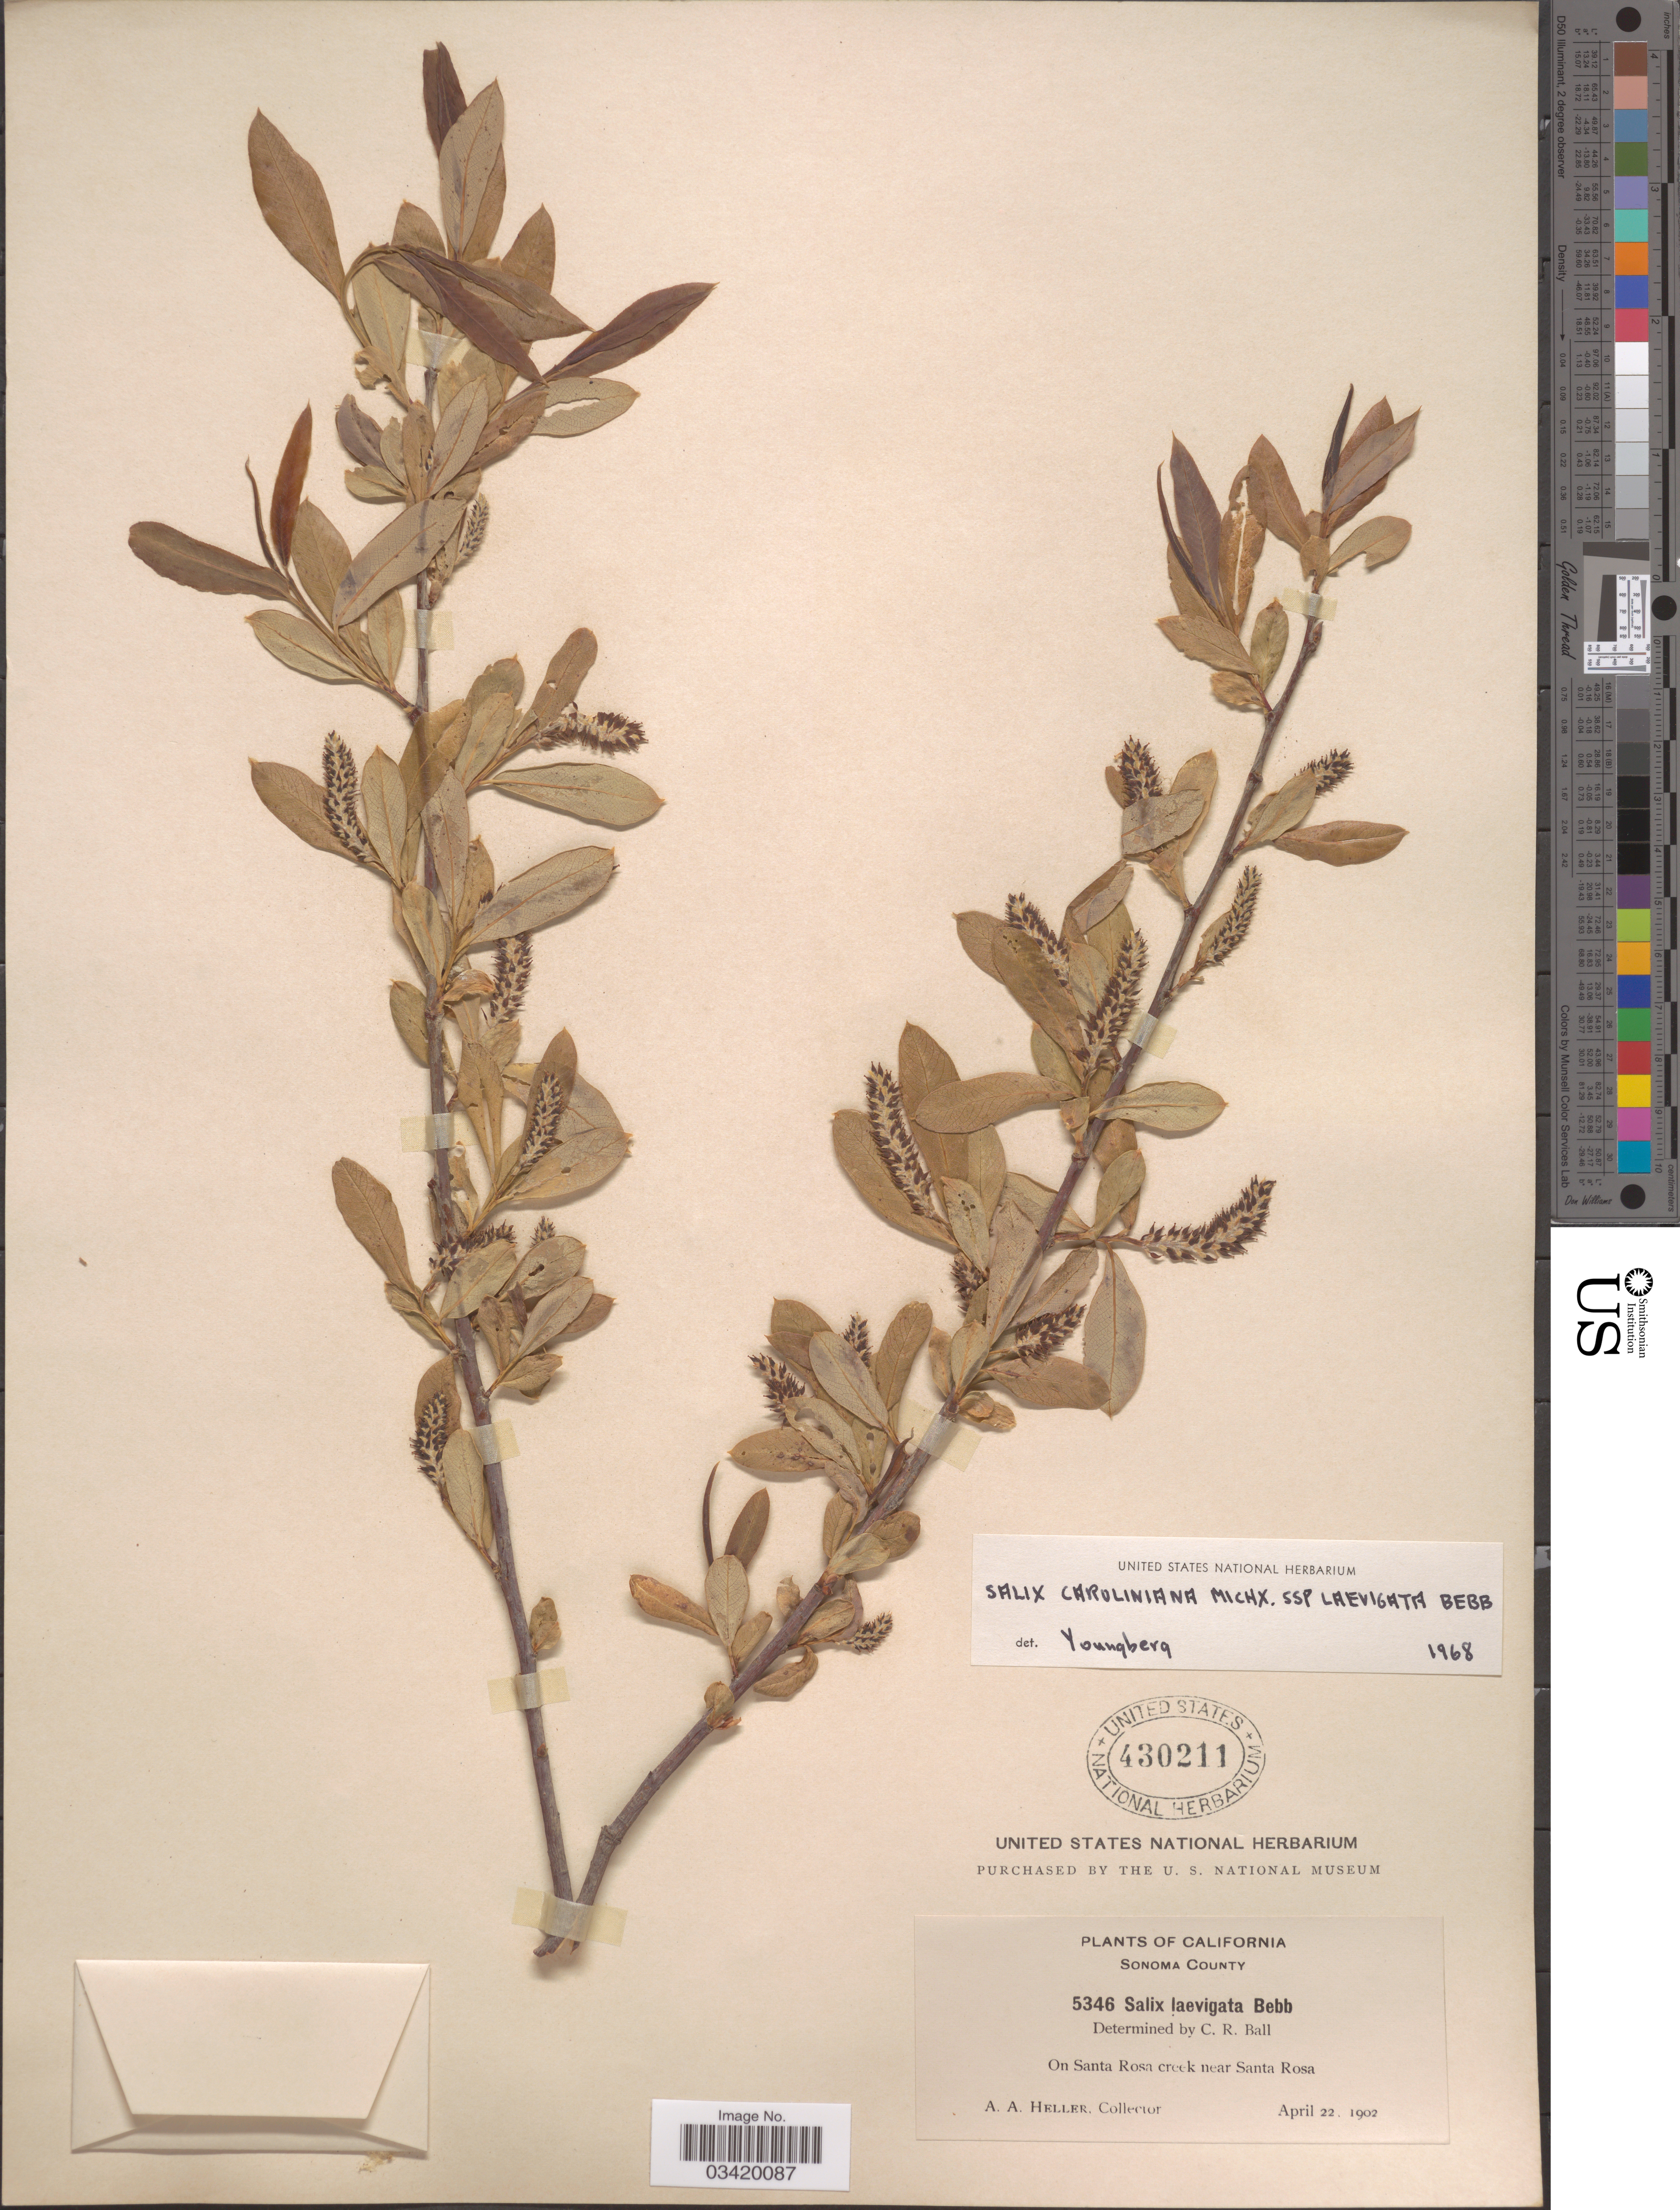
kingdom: Plantae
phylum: Tracheophyta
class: Magnoliopsida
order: Malpighiales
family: Salicaceae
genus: Salix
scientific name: Salix caroliniana subsp. laevigata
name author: Bebb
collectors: A. A. Heller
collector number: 5346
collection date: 1902-04-22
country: United States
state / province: California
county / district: Sonoma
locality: Sonoma County. On Santa Rosa creek near Santa Rosa.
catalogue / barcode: US 430211